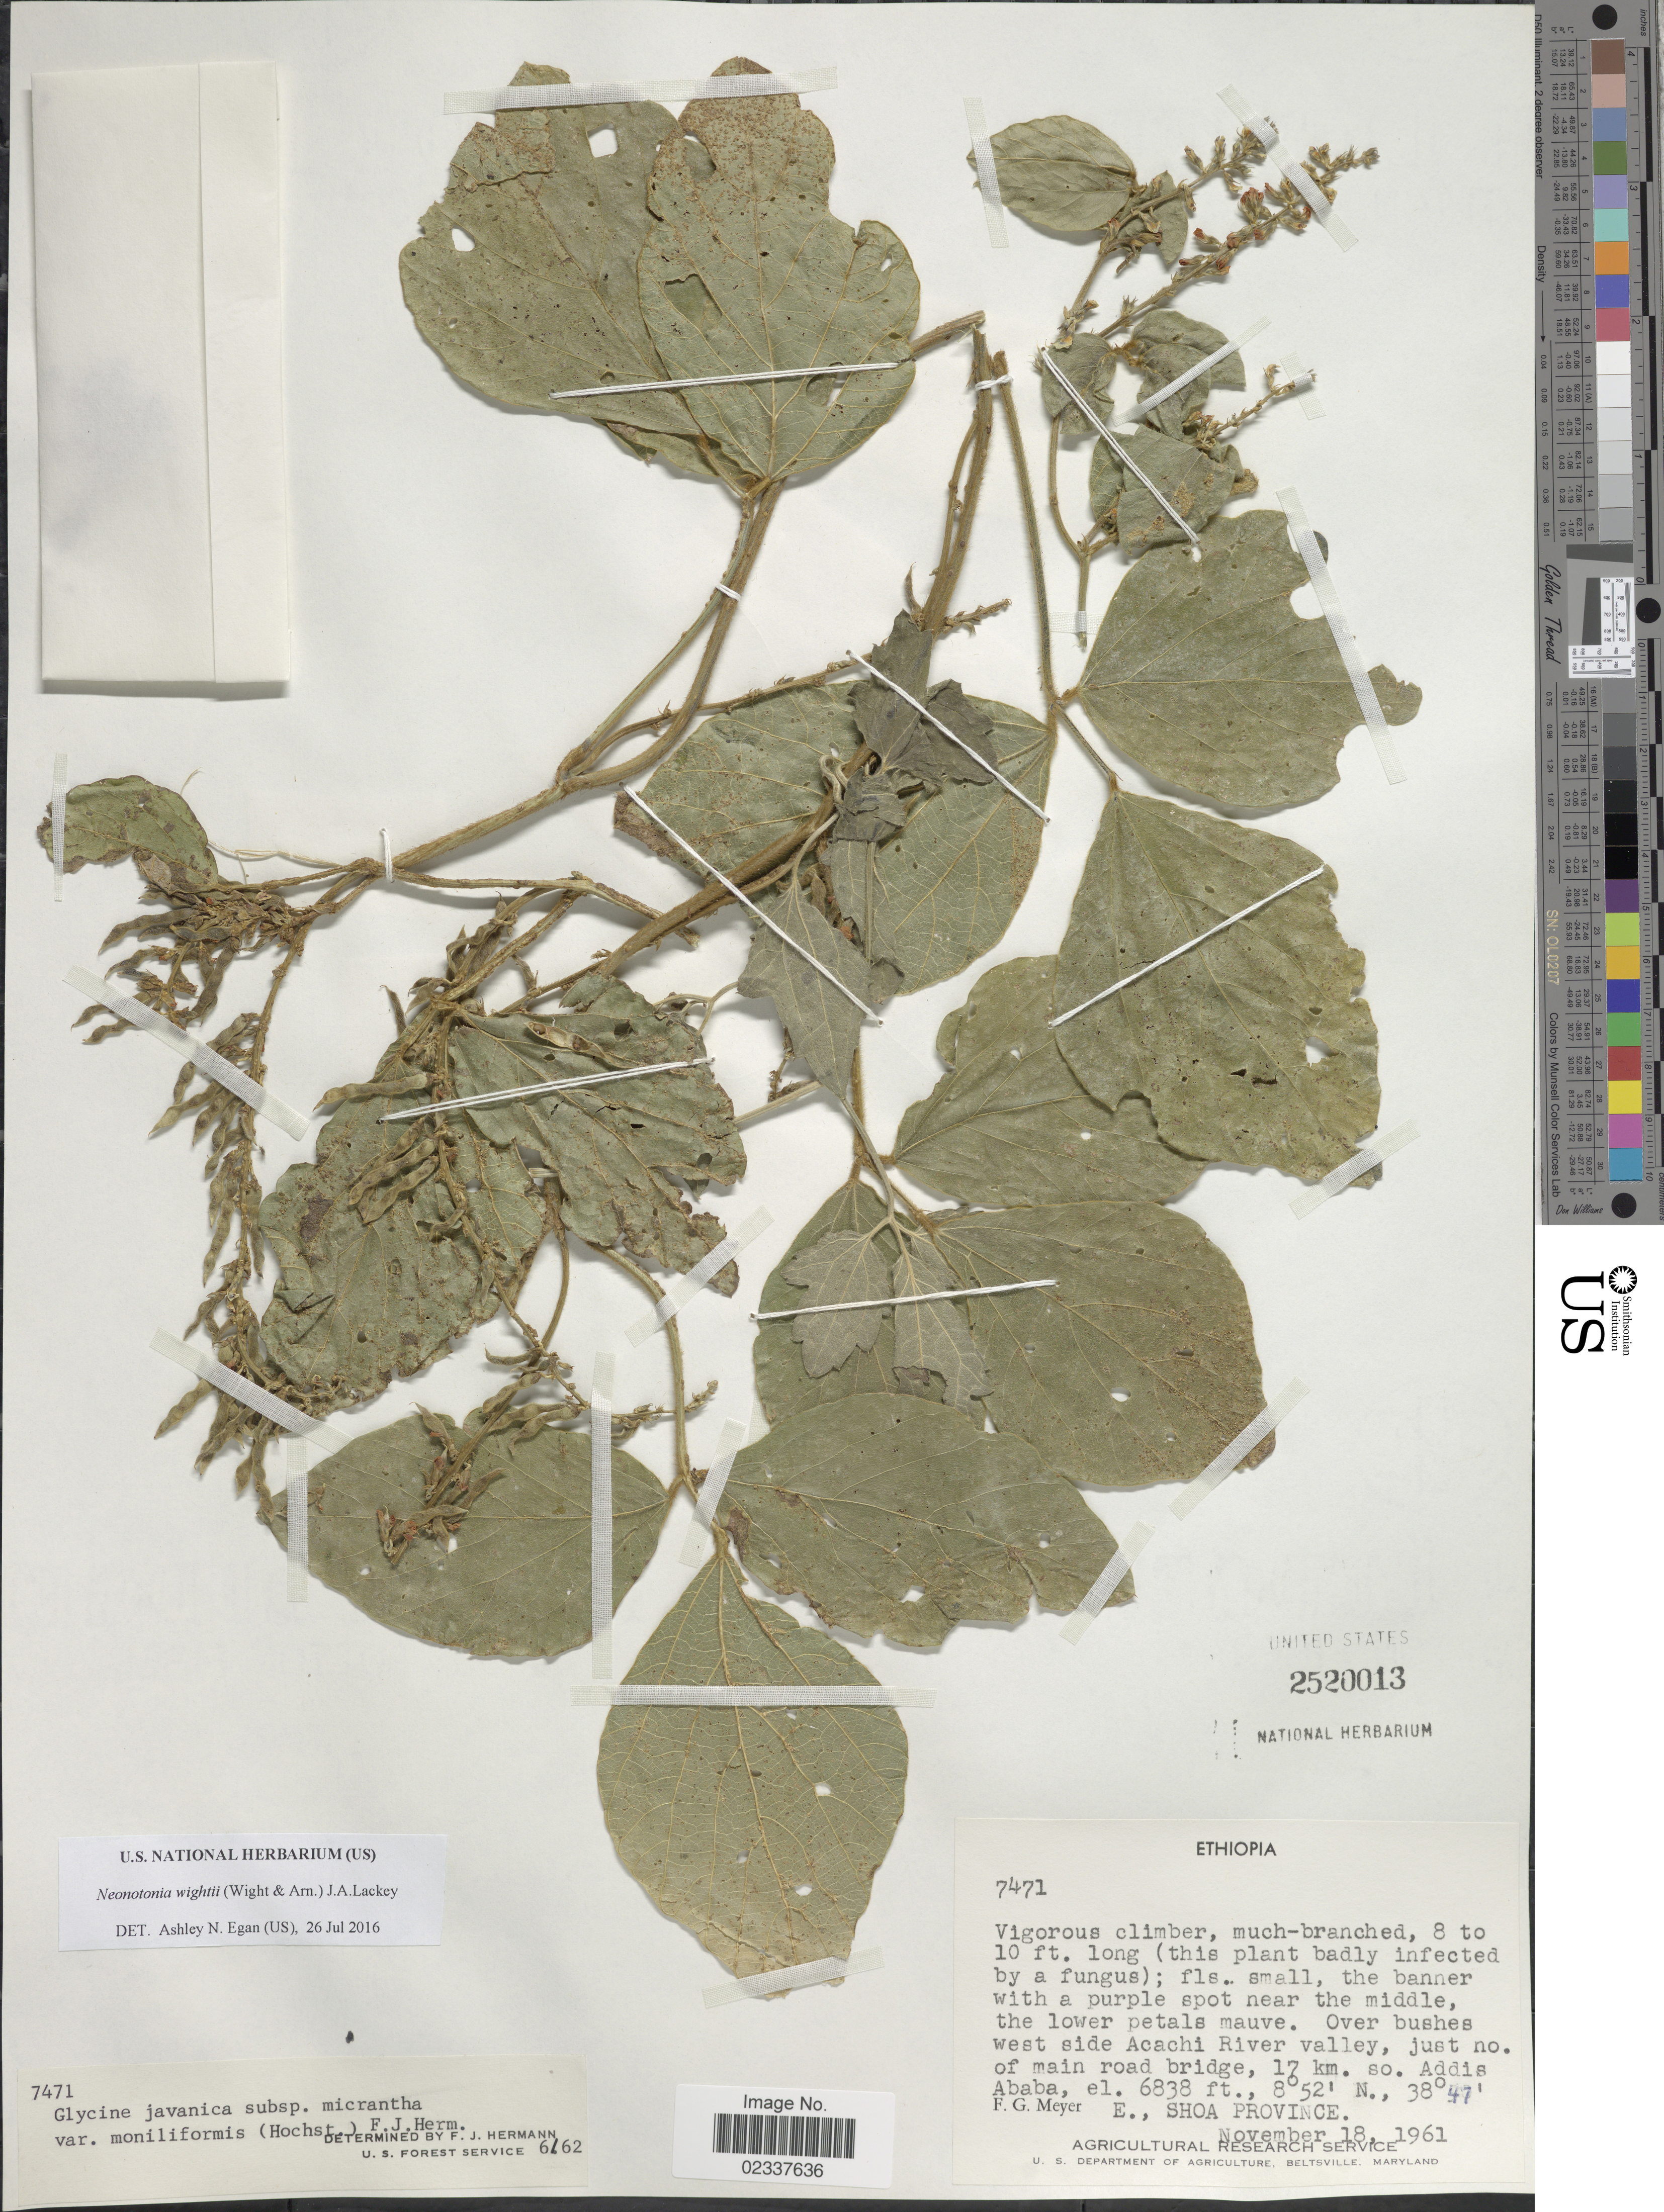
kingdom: Plantae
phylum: Tracheophyta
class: Magnoliopsida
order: Fabales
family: Fabaceae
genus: Neonotonia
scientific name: Neonotonia wightii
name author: (Arn.) J.A. Lackey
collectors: F. G. Meyer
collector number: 7471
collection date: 1961-11-18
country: Ethiopia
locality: Over bushes west side Acachi River valley, just no. of main road bridge, 17 km. so. Addus Ababa, Shoa Province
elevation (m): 2084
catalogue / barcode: US 2520013